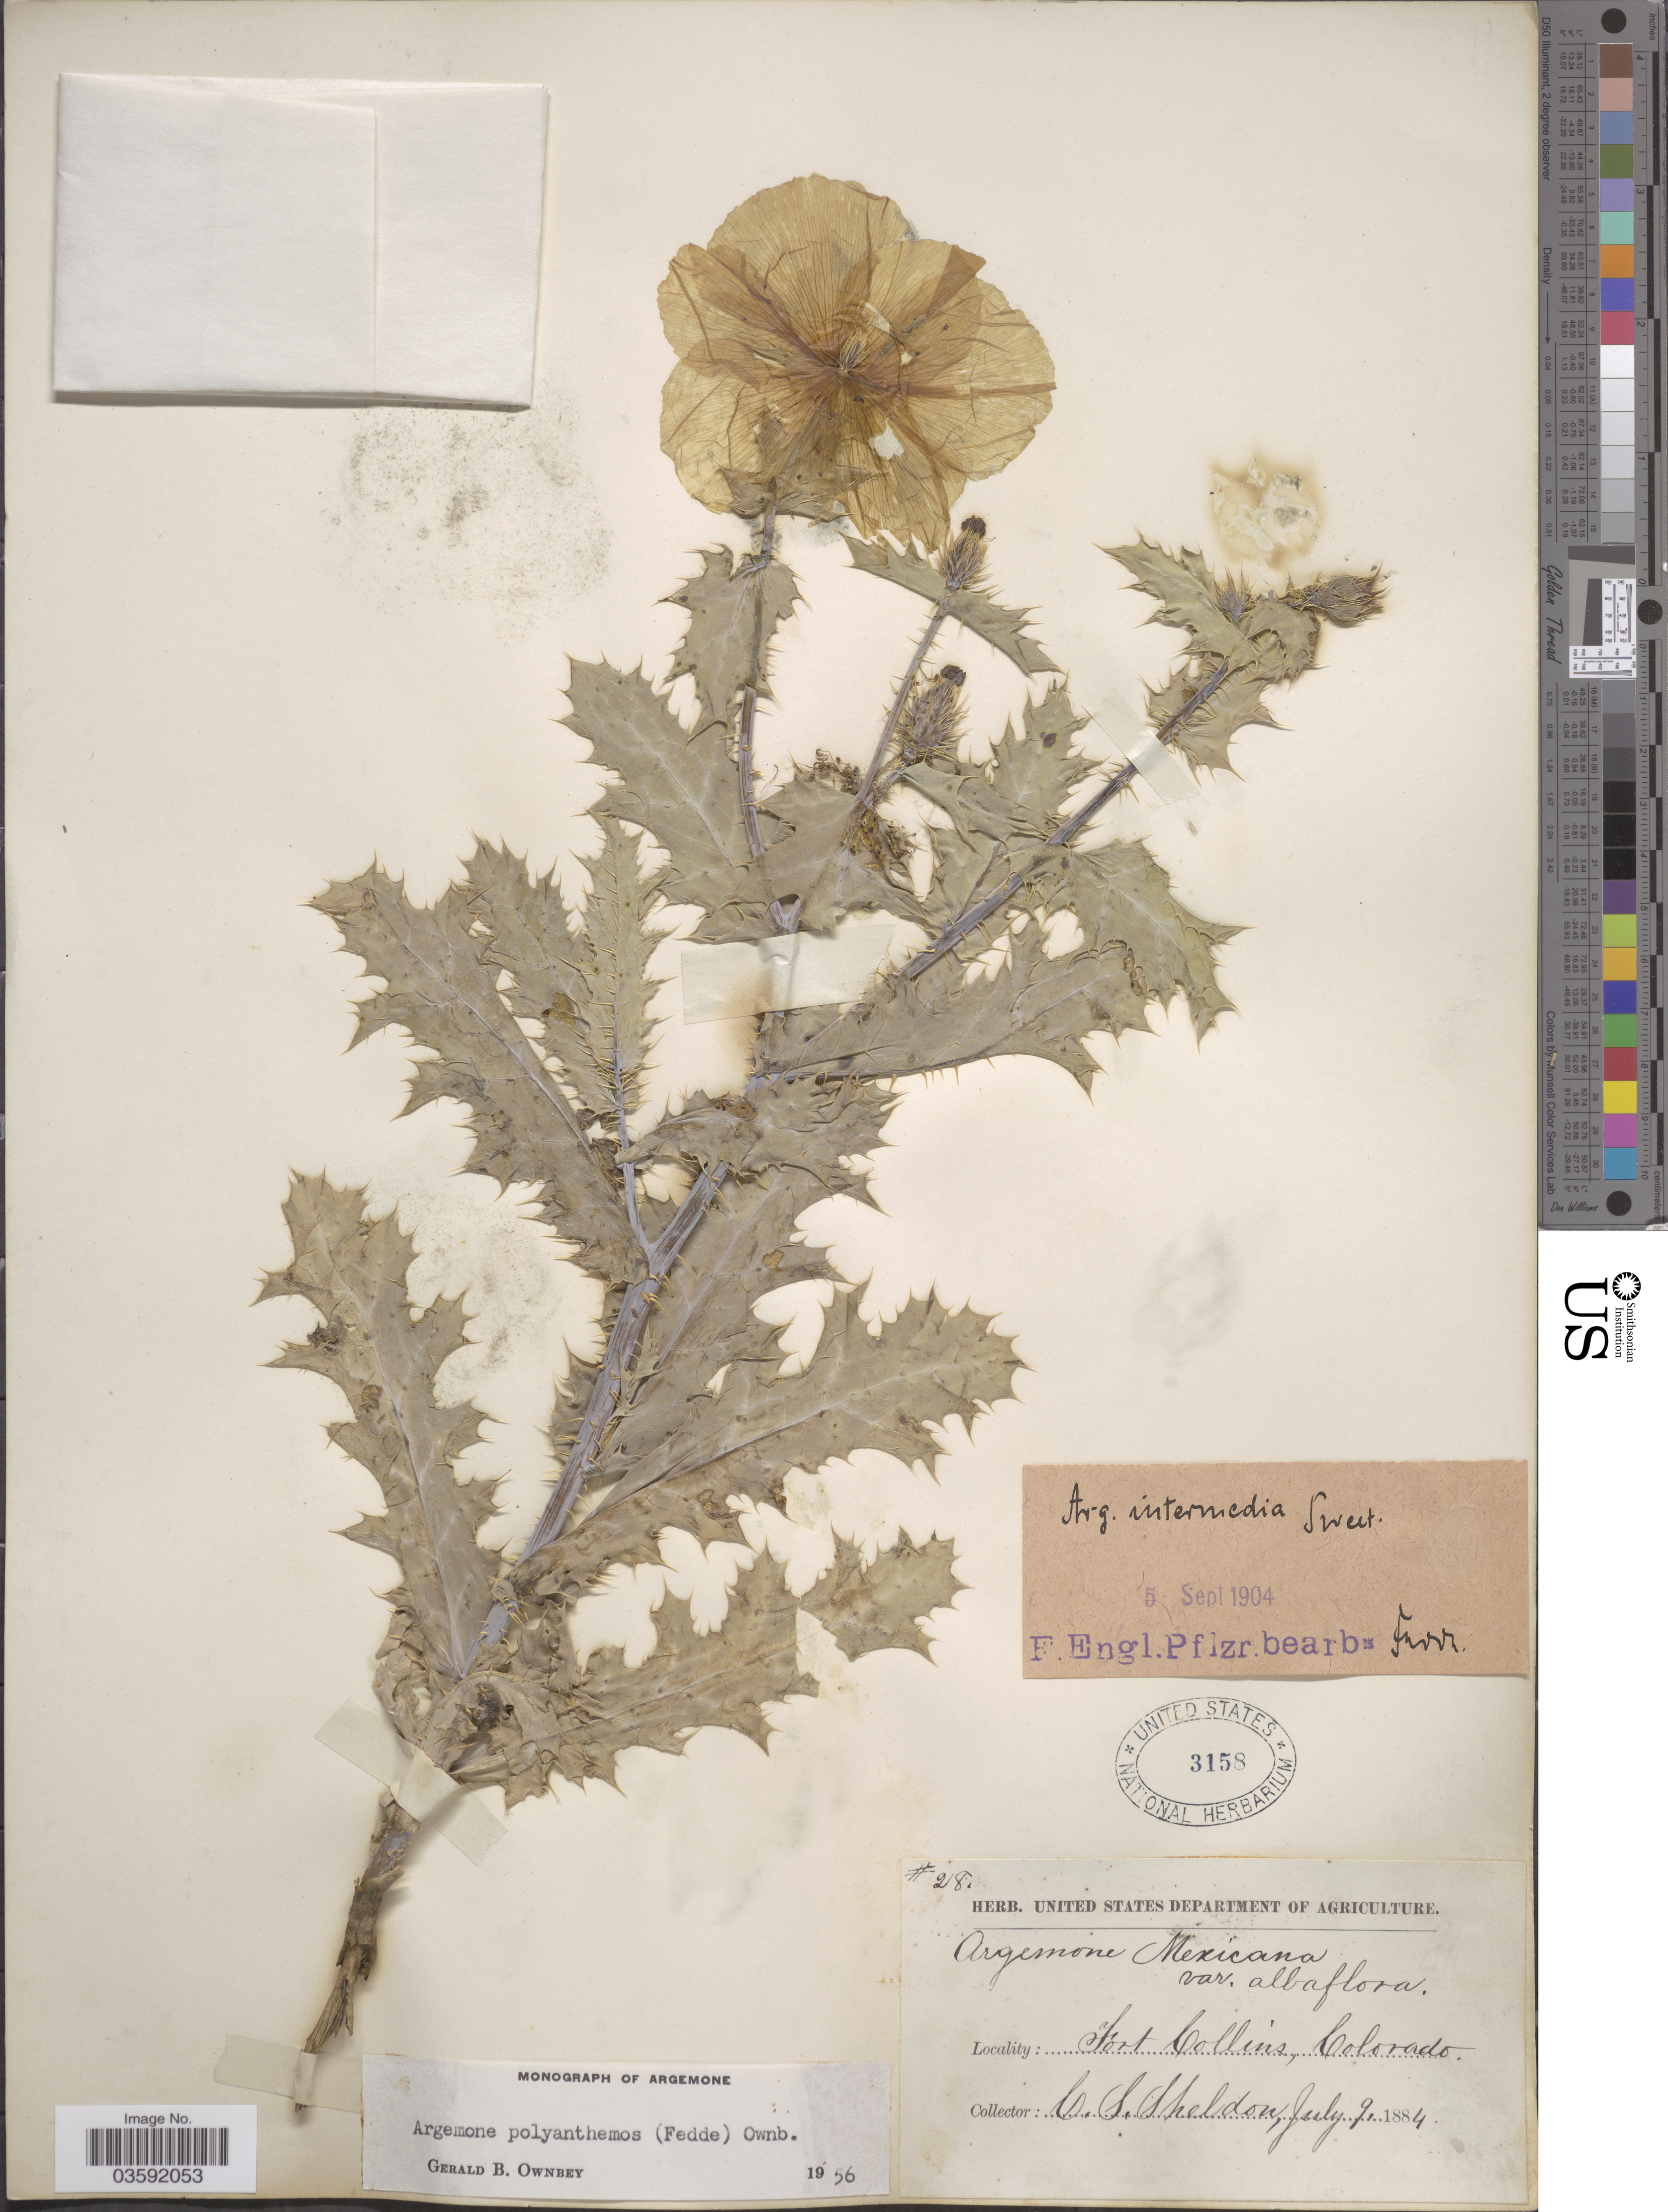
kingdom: Plantae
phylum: Tracheophyta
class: Magnoliopsida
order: Ranunculales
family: Papaveraceae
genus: Argemone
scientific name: Argemone polyanthemos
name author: (Fedde) G.B. Ownbey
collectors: C. S. Sheldon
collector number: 28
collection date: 1884-07-09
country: United States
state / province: Colorado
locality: Fort Collins.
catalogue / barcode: US 3158